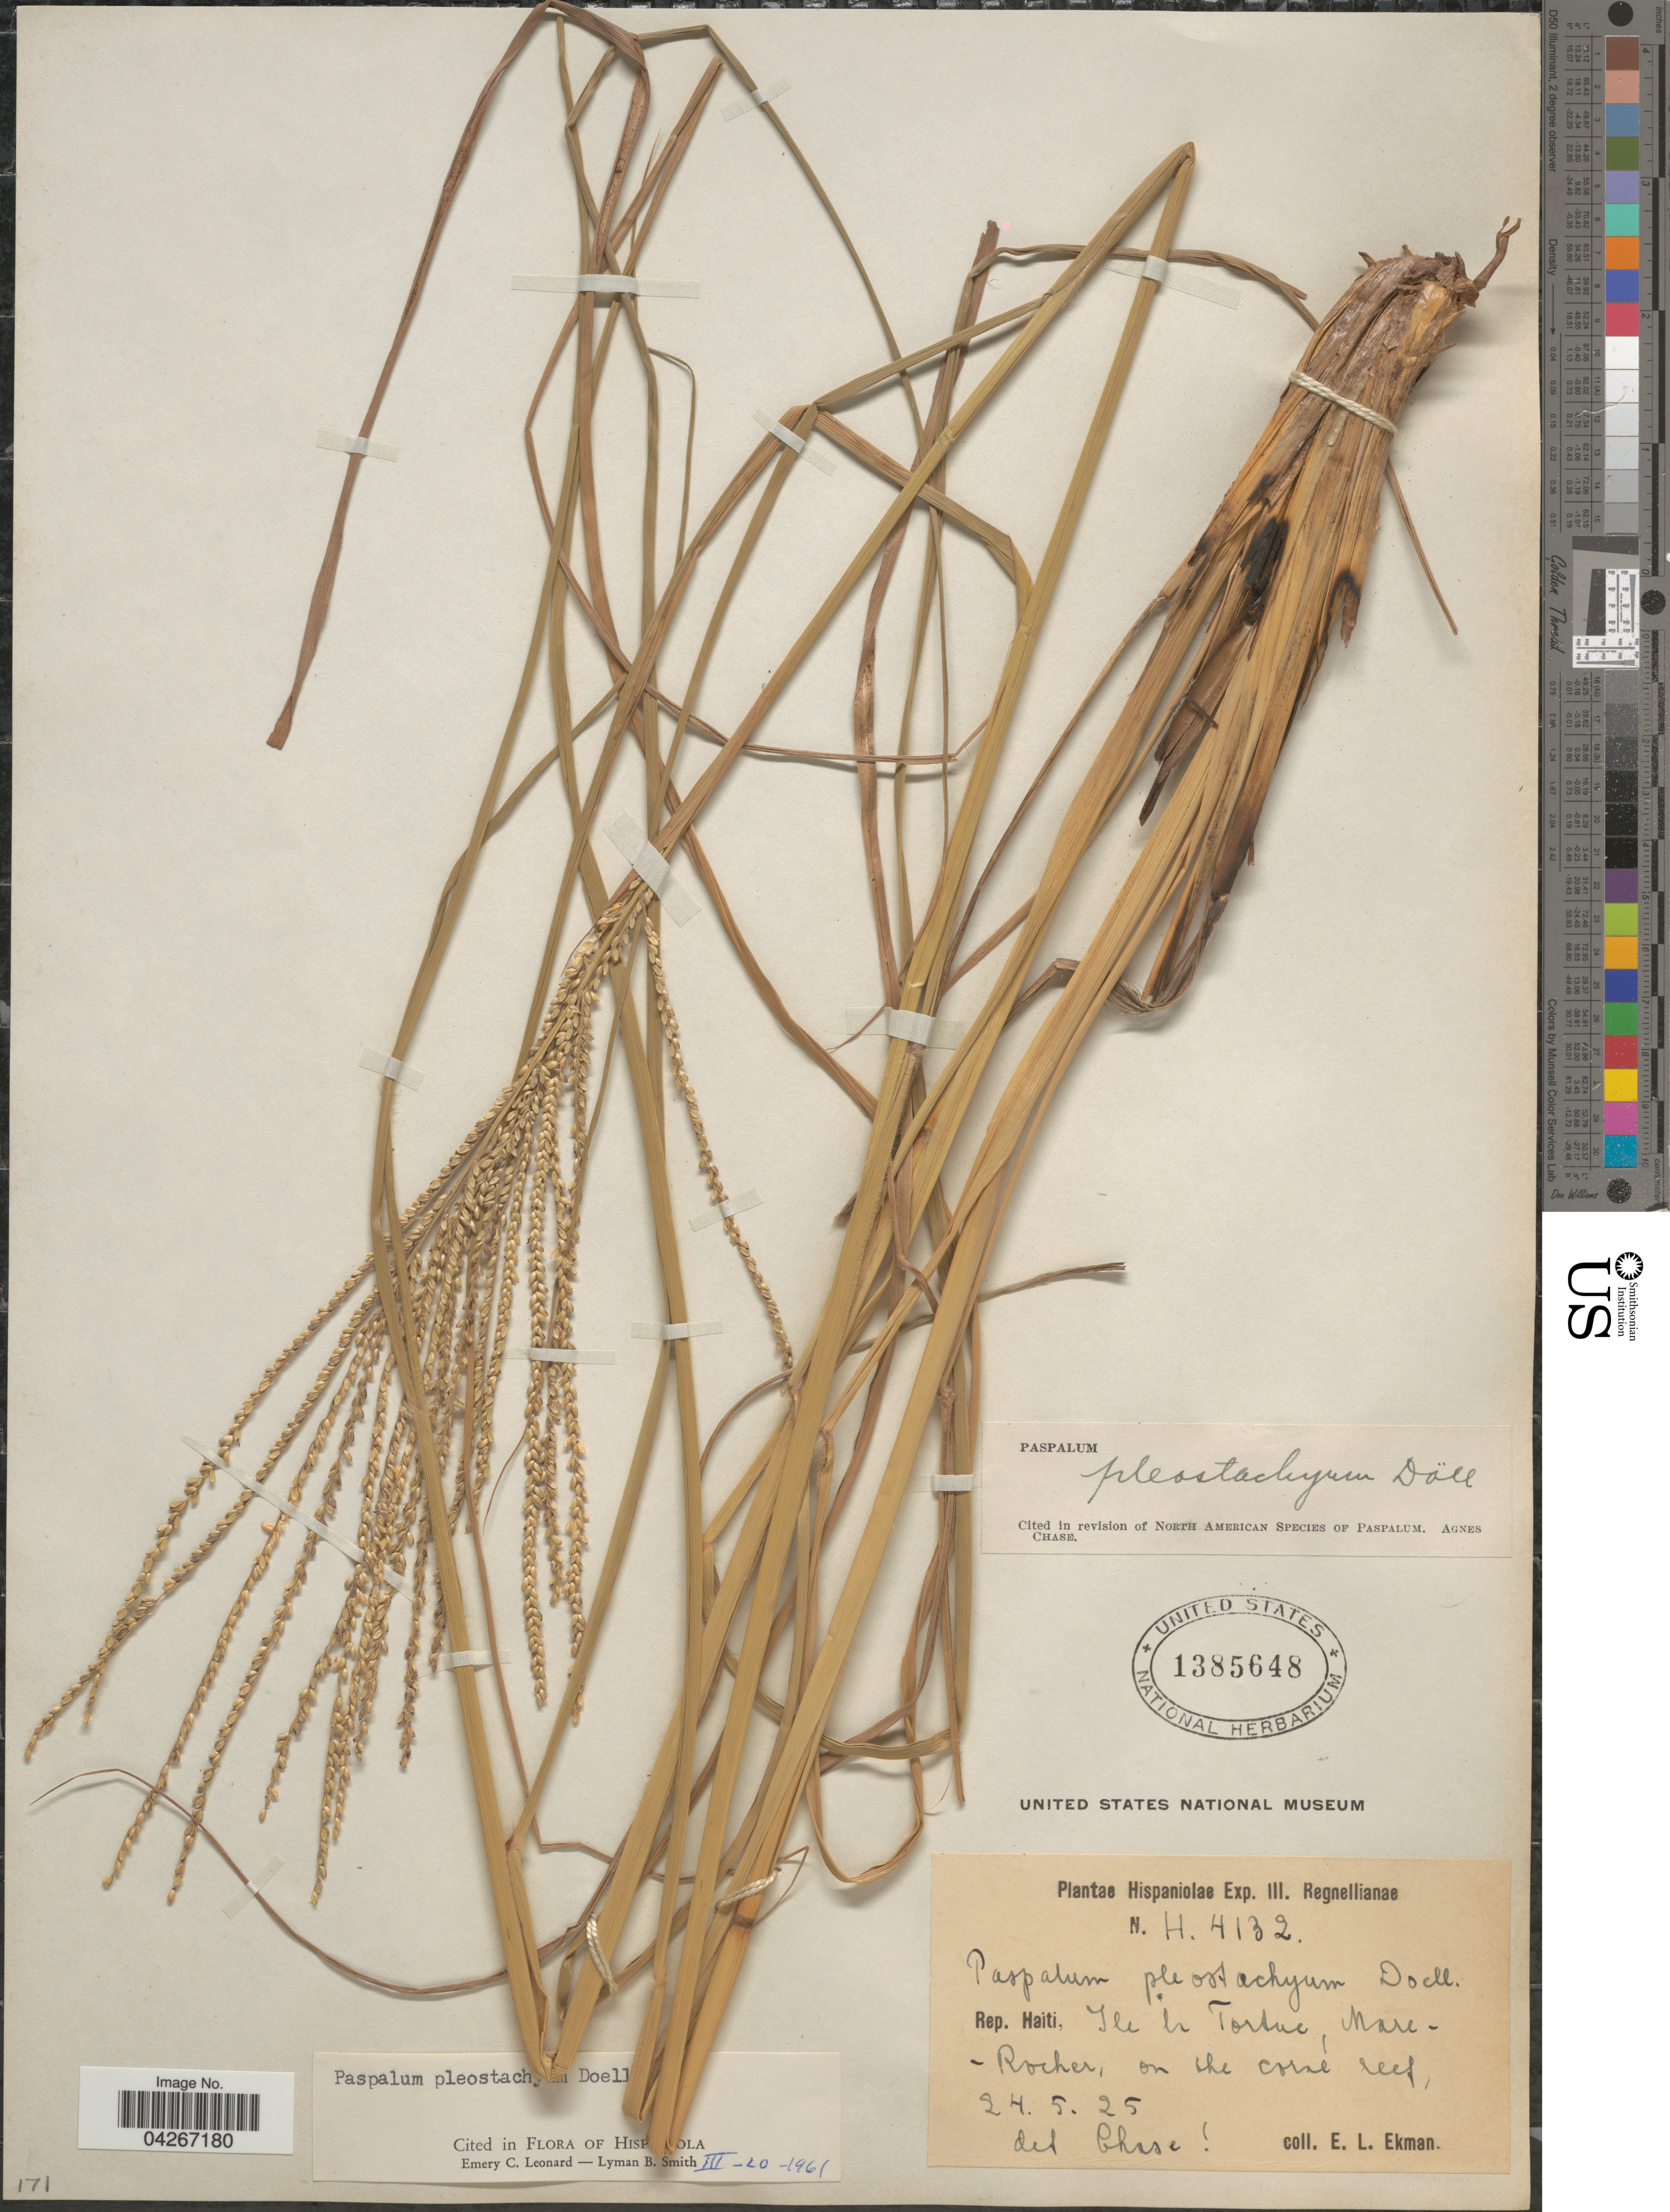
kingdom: Plantae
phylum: Tracheophyta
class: Liliopsida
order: Poales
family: Poaceae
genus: Paspalum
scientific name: Paspalum pleostachyum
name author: Döll in Mart.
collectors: E. L. Ekman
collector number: H4132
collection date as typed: Transcribed d/m/y: 24/5/25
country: Haiti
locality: Hispaniolae Exp. III. Regnellianae. Rep. Haiti, Ile la Tortue, Mare-Rocher.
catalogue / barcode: US 1385648